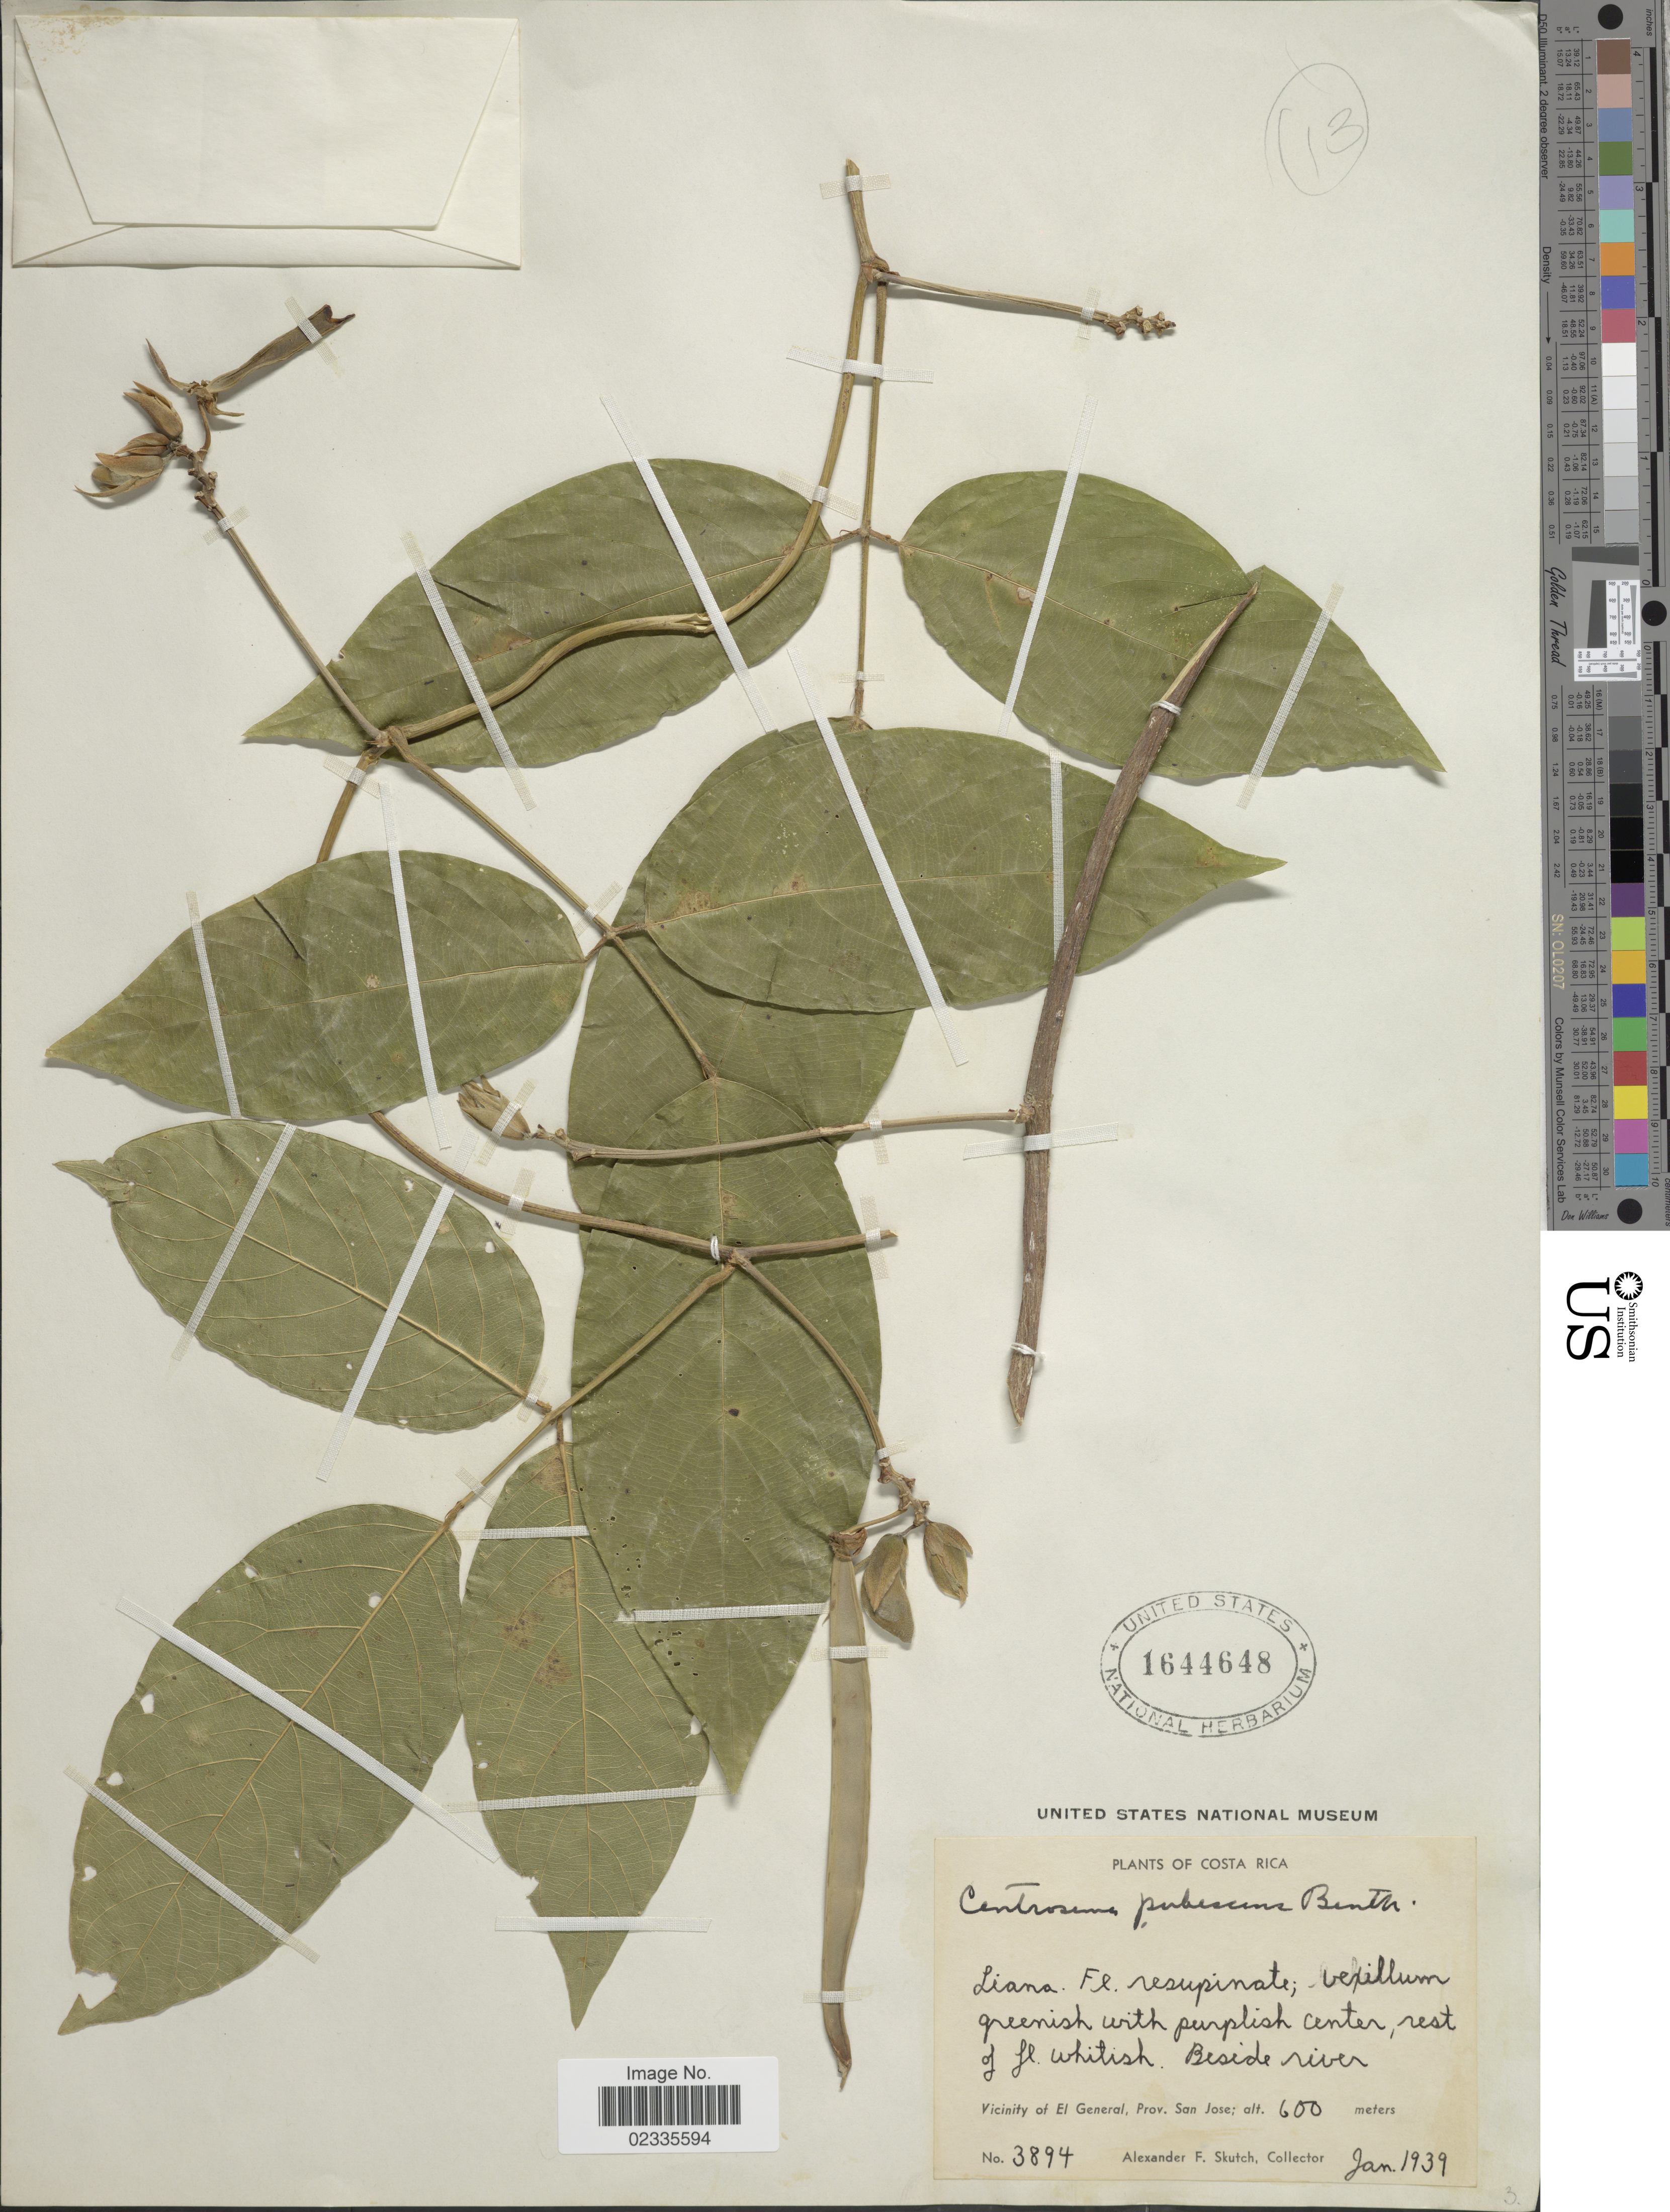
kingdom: Plantae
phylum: Tracheophyta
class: Magnoliopsida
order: Fabales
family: Fabaceae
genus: Centrosema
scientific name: Centrosema pubescens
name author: Benth.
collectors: A. F. Skutch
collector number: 3894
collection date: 1939-01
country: Costa Rica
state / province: San José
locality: Beside river, Vicinity of El General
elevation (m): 600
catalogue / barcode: US 1644648